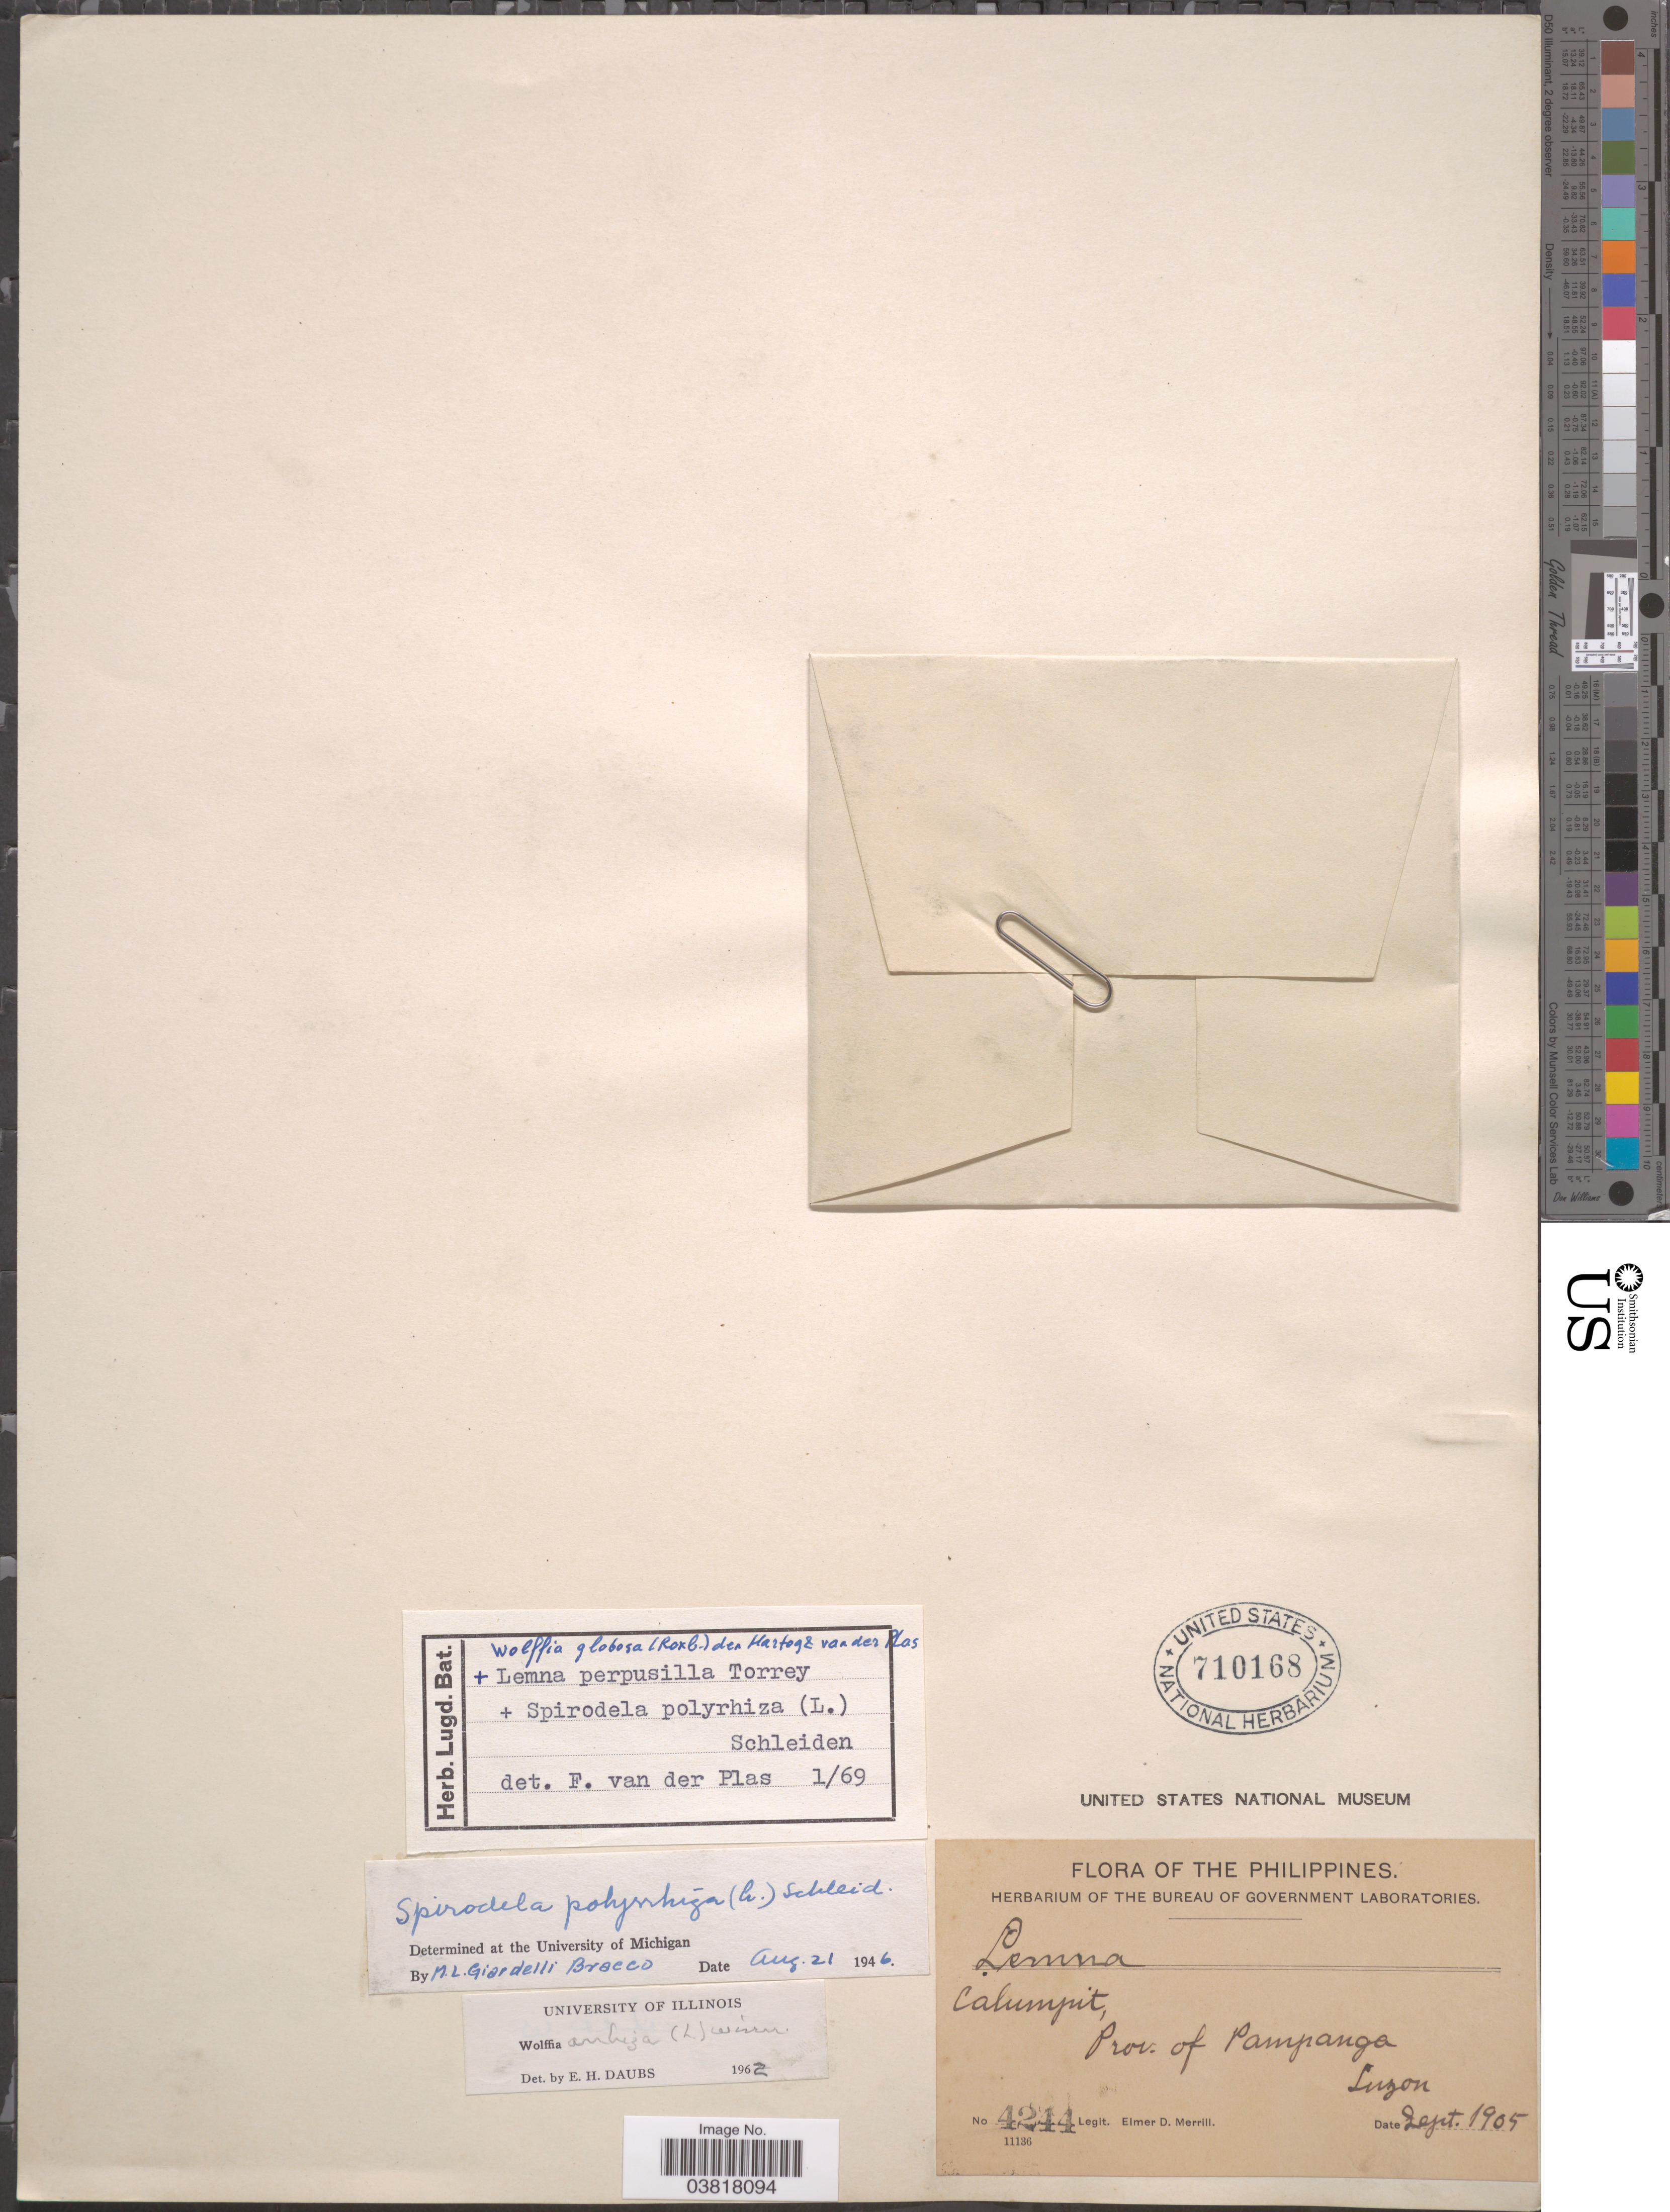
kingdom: Plantae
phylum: Tracheophyta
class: Liliopsida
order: Alismatales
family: Araceae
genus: Wolffia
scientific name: Wolffia globosa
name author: (Roxb.) Hartog & Plas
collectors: E. D. Merrill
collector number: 4244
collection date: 1905-09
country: Philippines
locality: Calumpit, Prov. of Pampanga, Luzon.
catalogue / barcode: US 710168